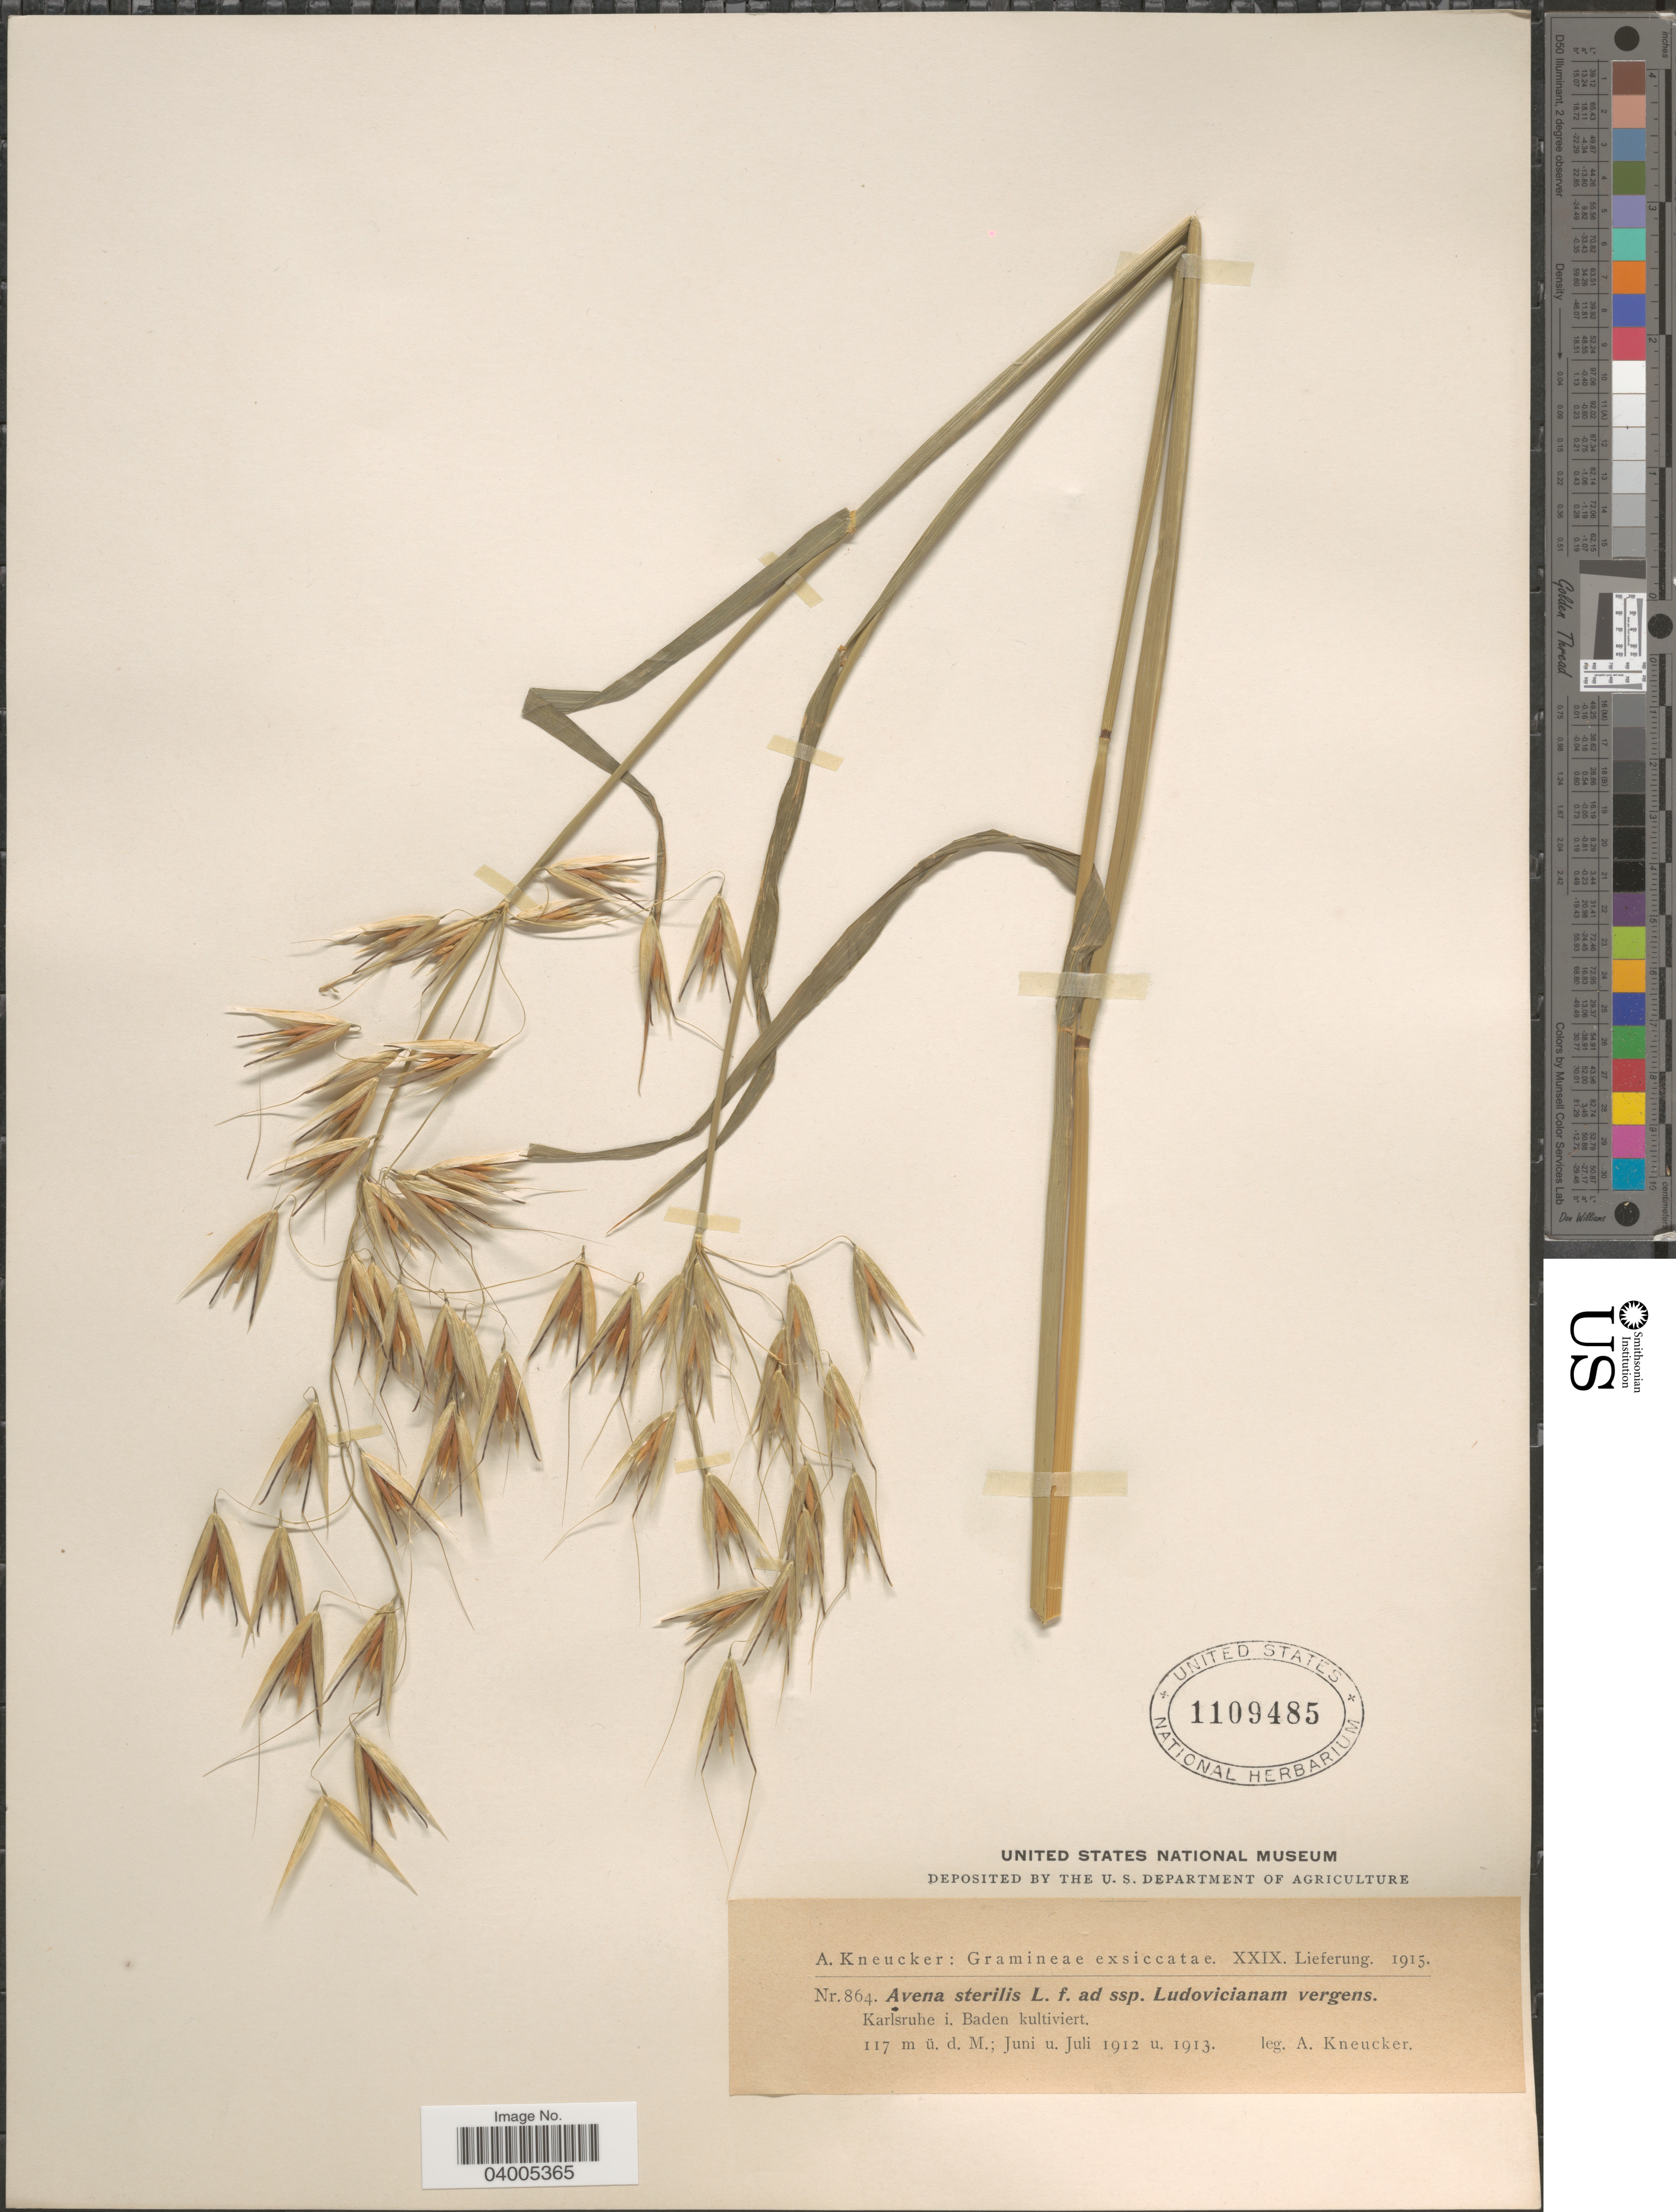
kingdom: Plantae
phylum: Tracheophyta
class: Liliopsida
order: Poales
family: Poaceae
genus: Avena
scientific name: Avena sterilis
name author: L.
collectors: A. Kneucker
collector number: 864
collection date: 1912-06/1913-07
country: Germany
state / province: Baden-Württemberg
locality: Karlsruhe i. Baden.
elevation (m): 117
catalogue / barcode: US 1109485